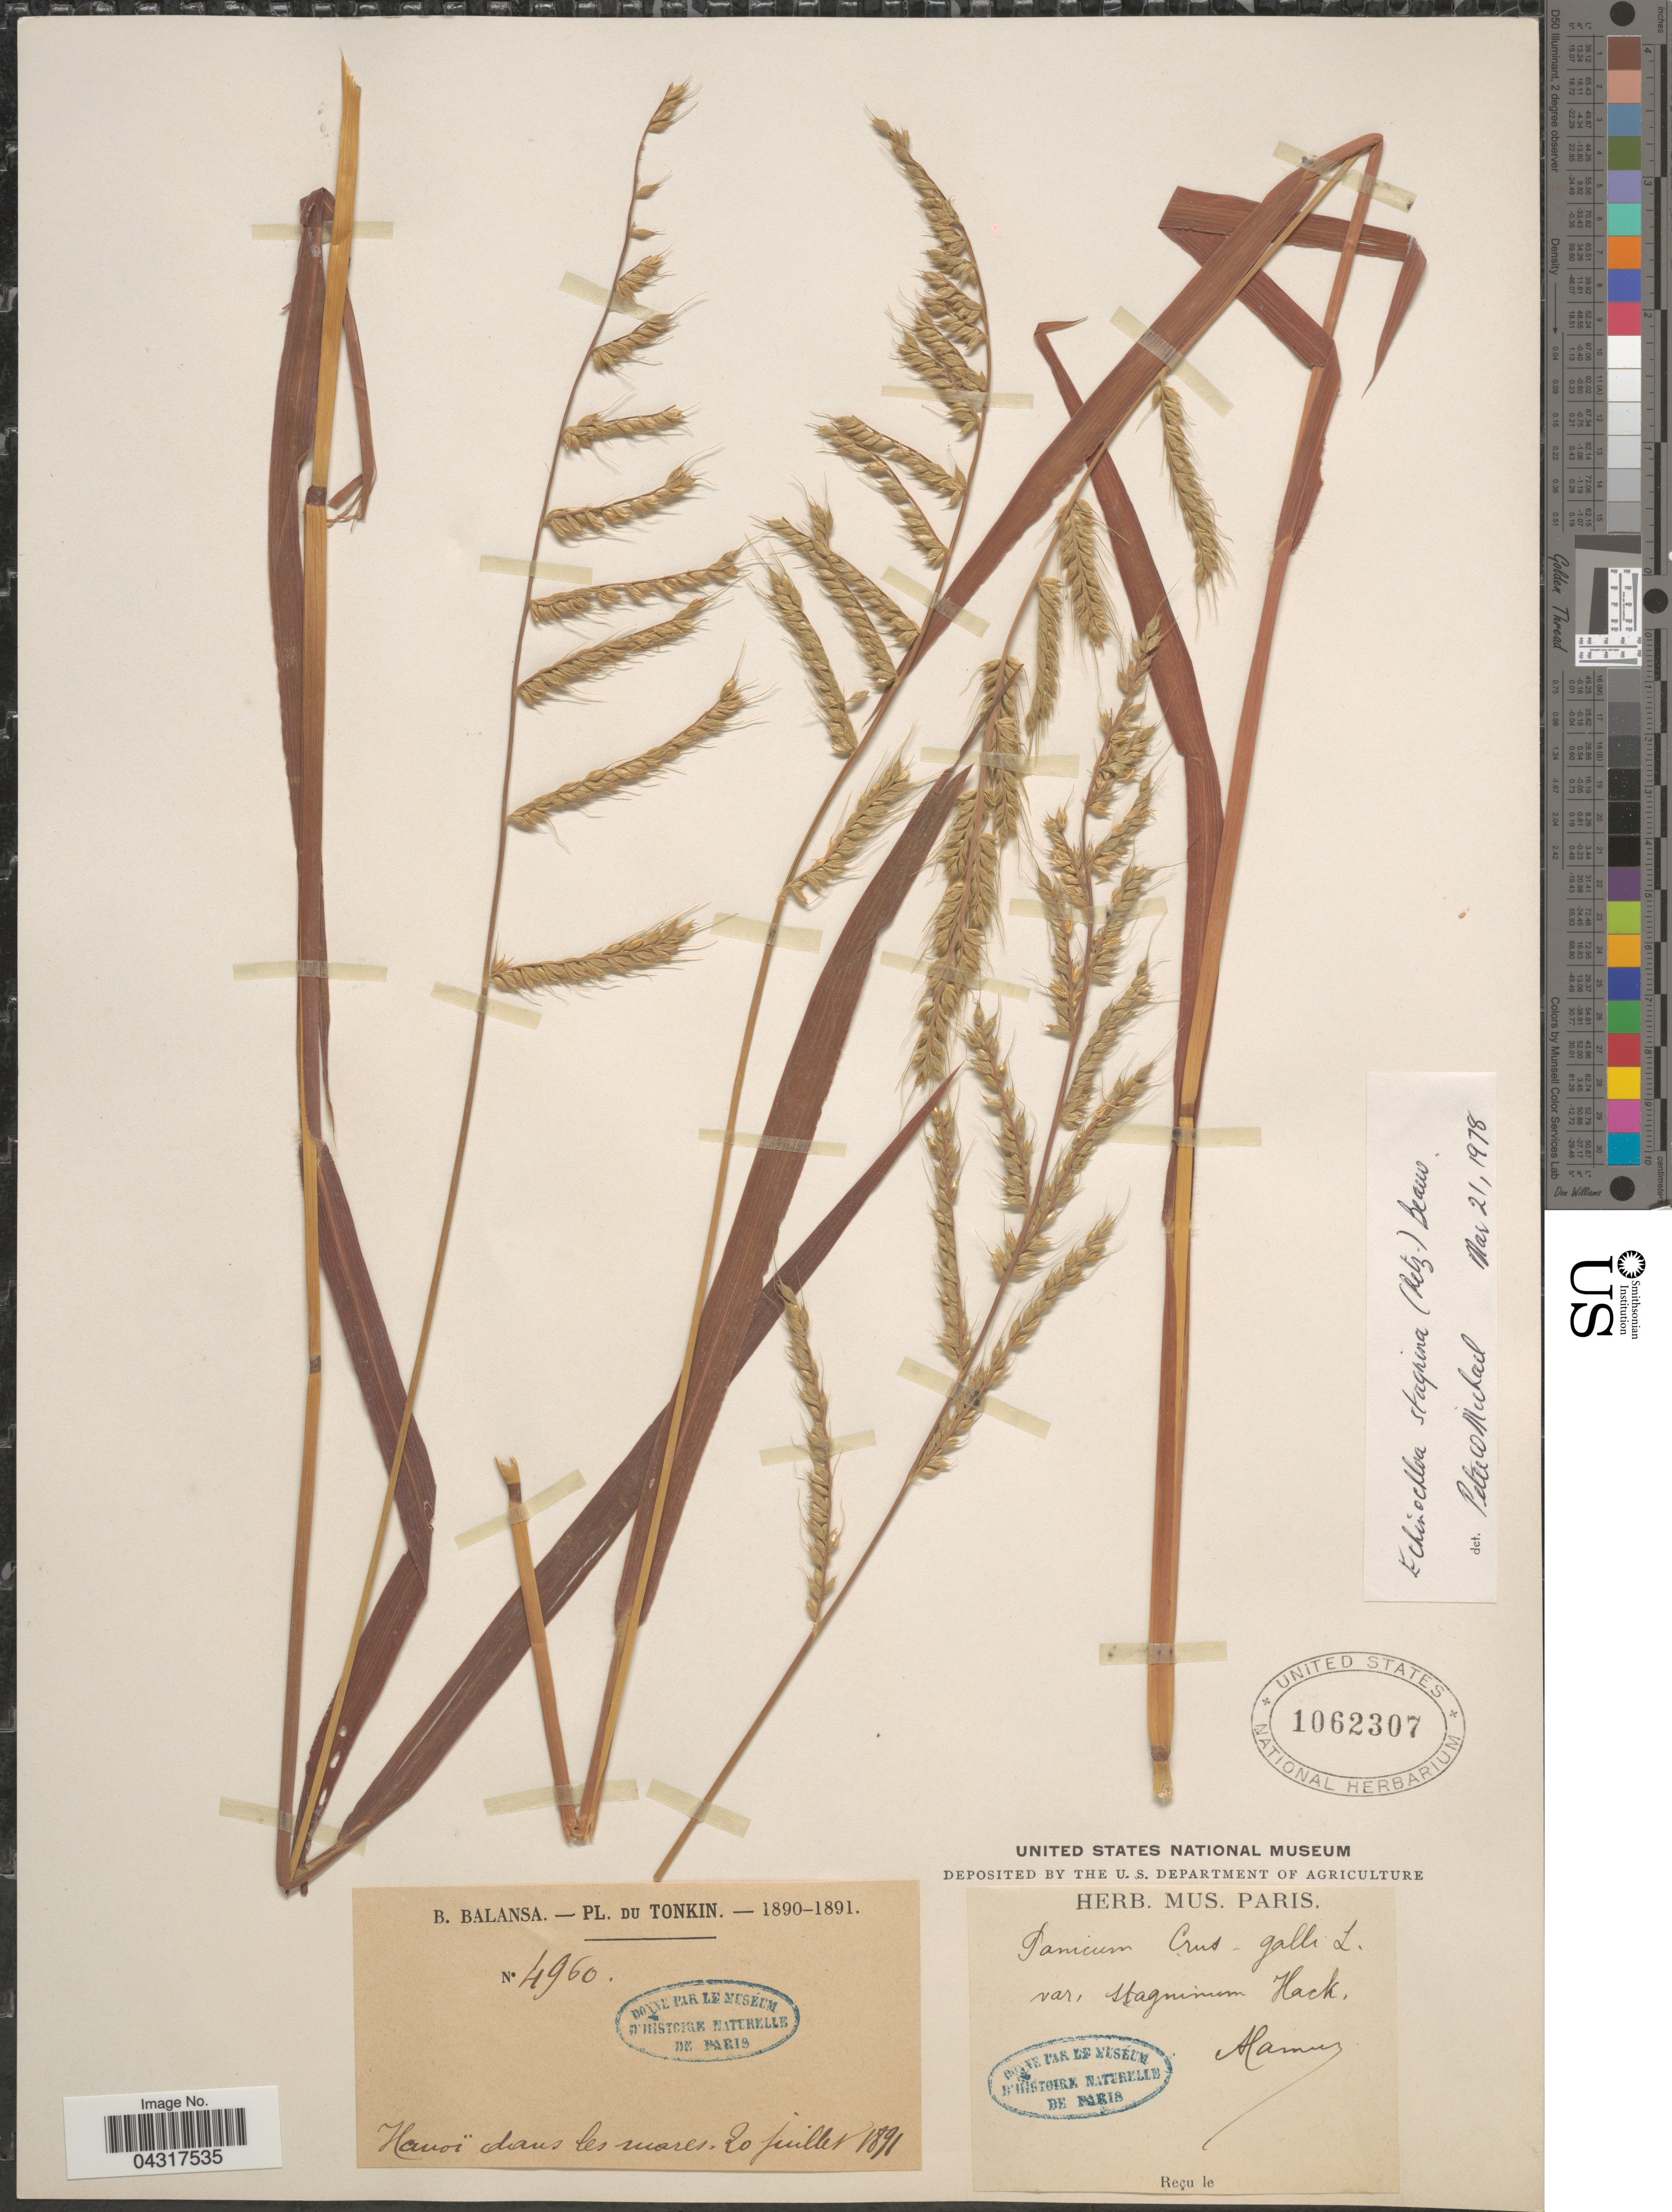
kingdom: Plantae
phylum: Tracheophyta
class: Liliopsida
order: Poales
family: Poaceae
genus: Echinochloa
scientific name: Echinochloa stagnina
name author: (Retz.) P. Beauv.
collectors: B. Balansa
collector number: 4960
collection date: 1891-07-20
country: Vietnam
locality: Tonkin. Hanoï, dans les mares.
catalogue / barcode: US 1062307